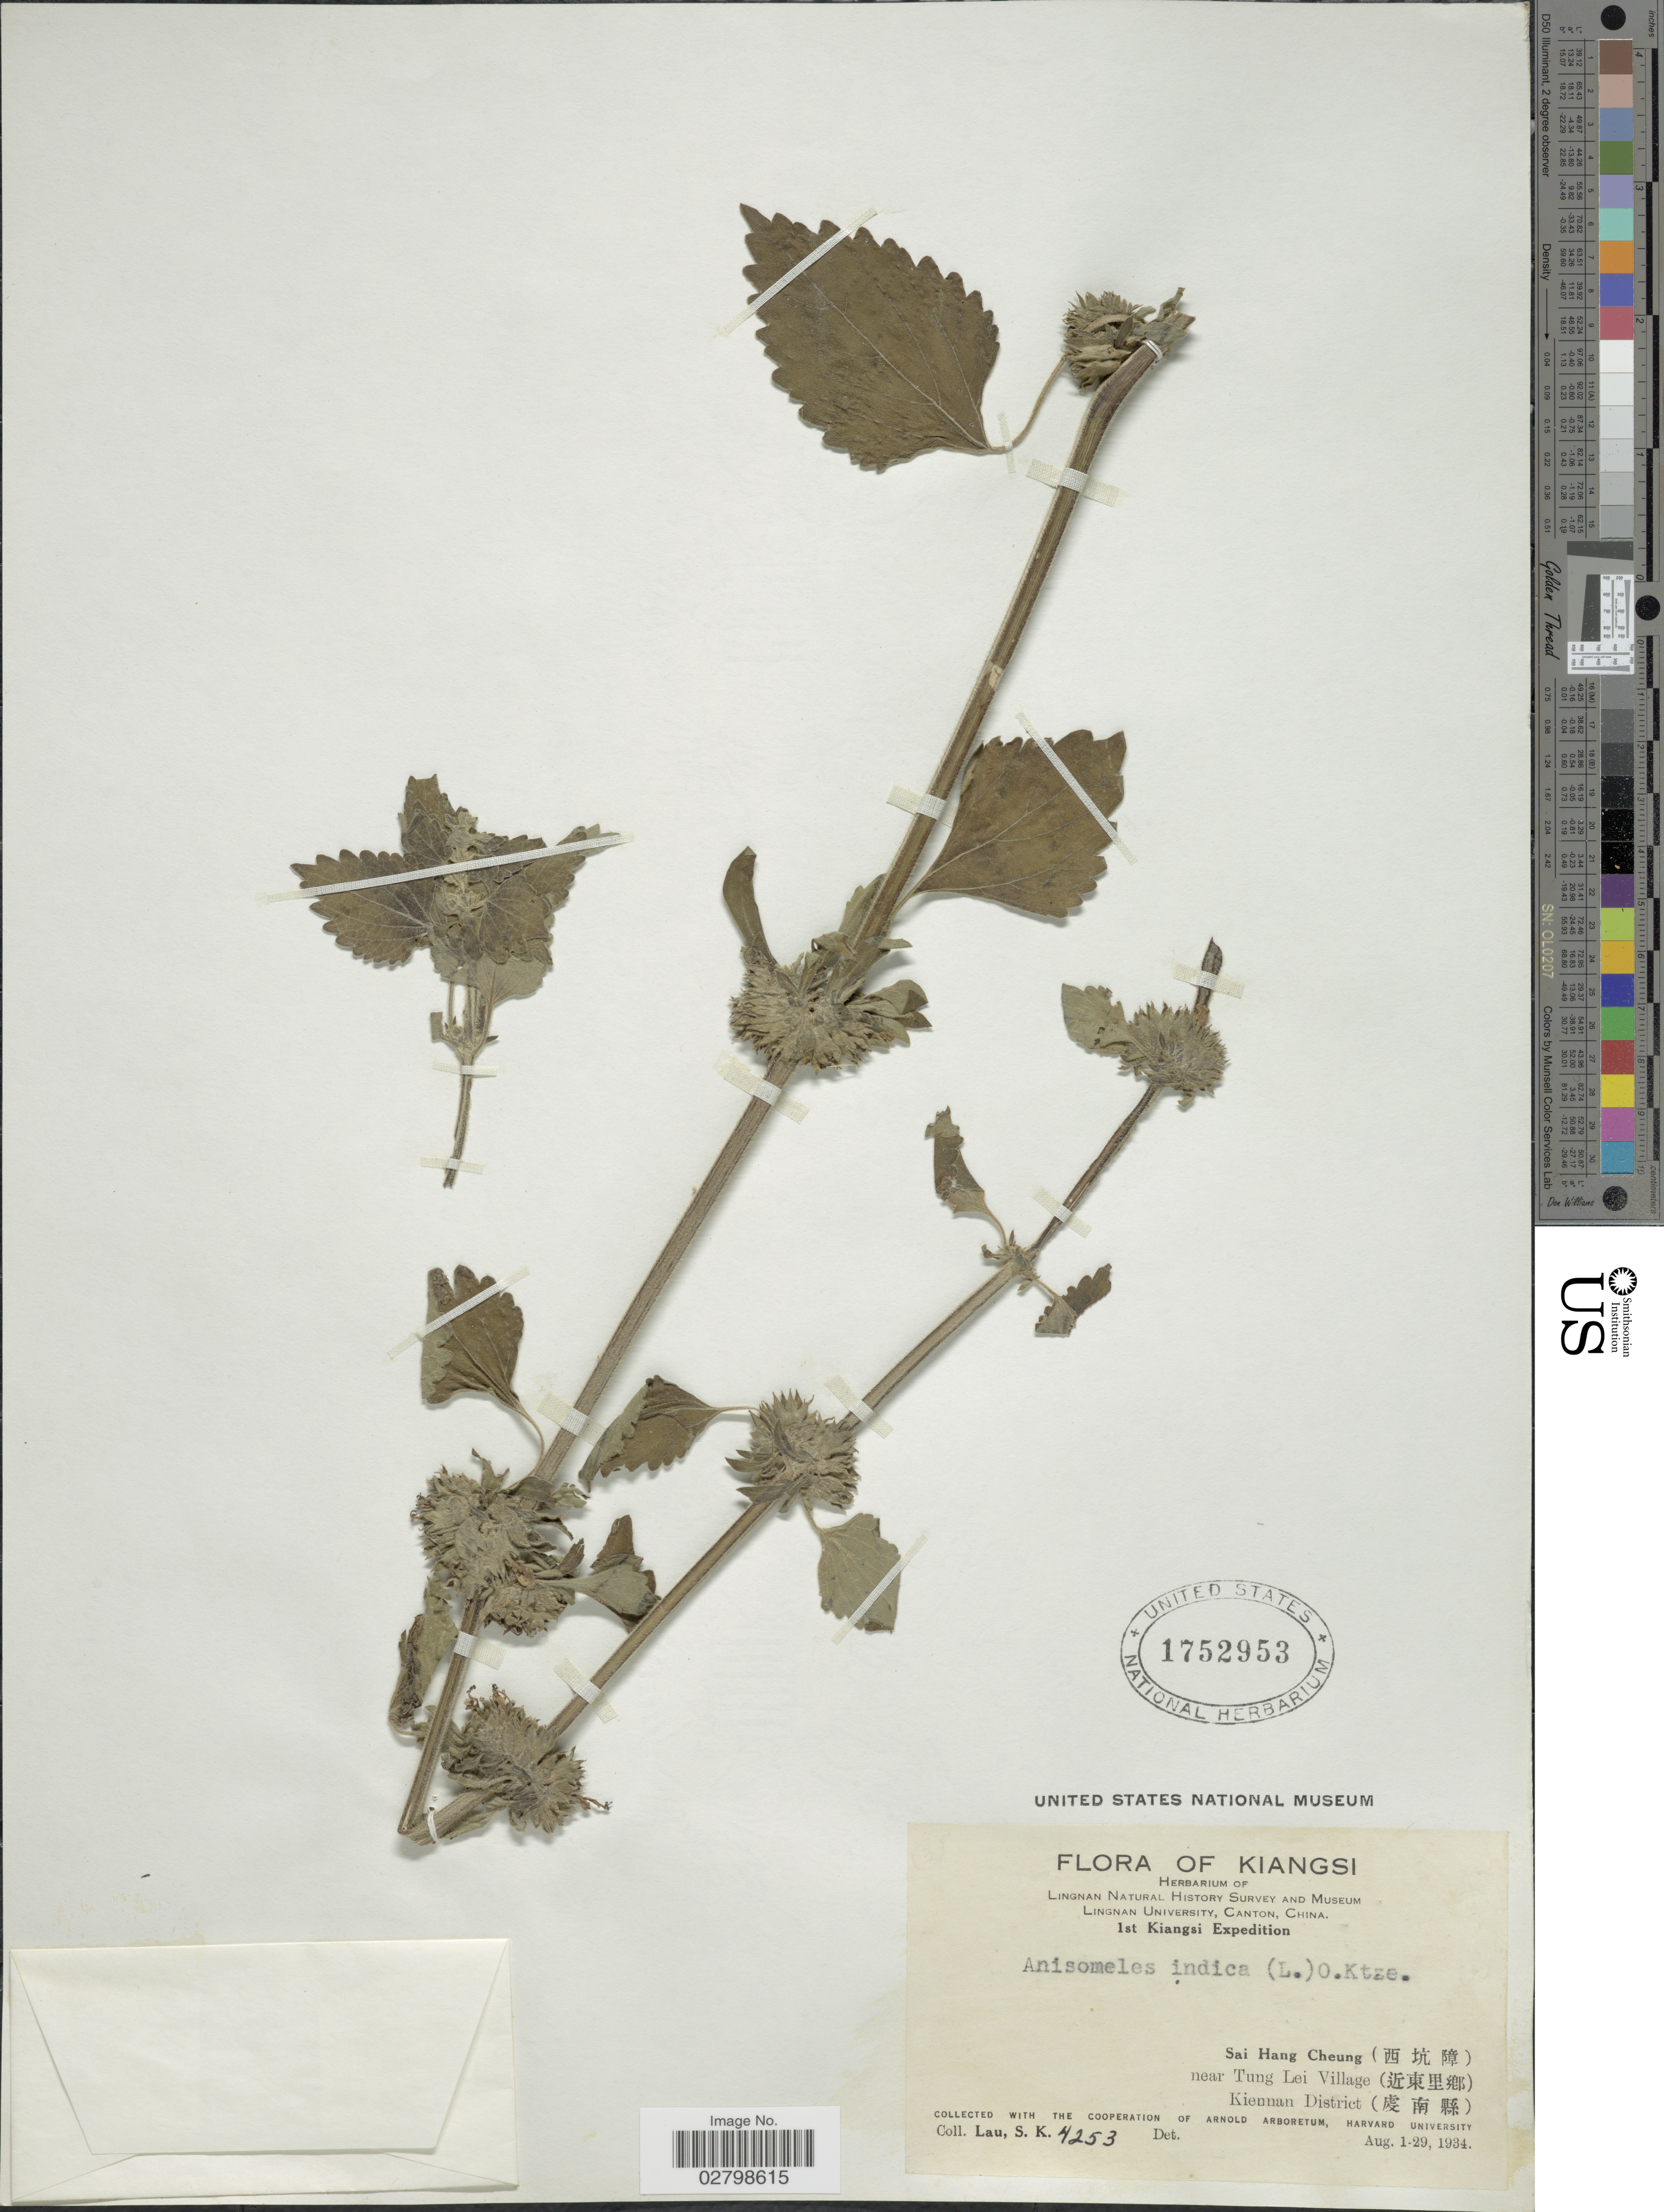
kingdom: Plantae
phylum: Tracheophyta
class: Magnoliopsida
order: Lamiales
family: Lamiaceae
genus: Anisomeles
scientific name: Anisomeles indica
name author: (L.) Kuntze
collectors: S. K. Lau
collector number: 4253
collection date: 1934-08-01/1934-08-29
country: China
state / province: Jiangxi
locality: Kiangsi. Sai Hang Cheung. (X). Near Tung Lei Village (X). Kiennan District (X).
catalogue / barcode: US 1752953